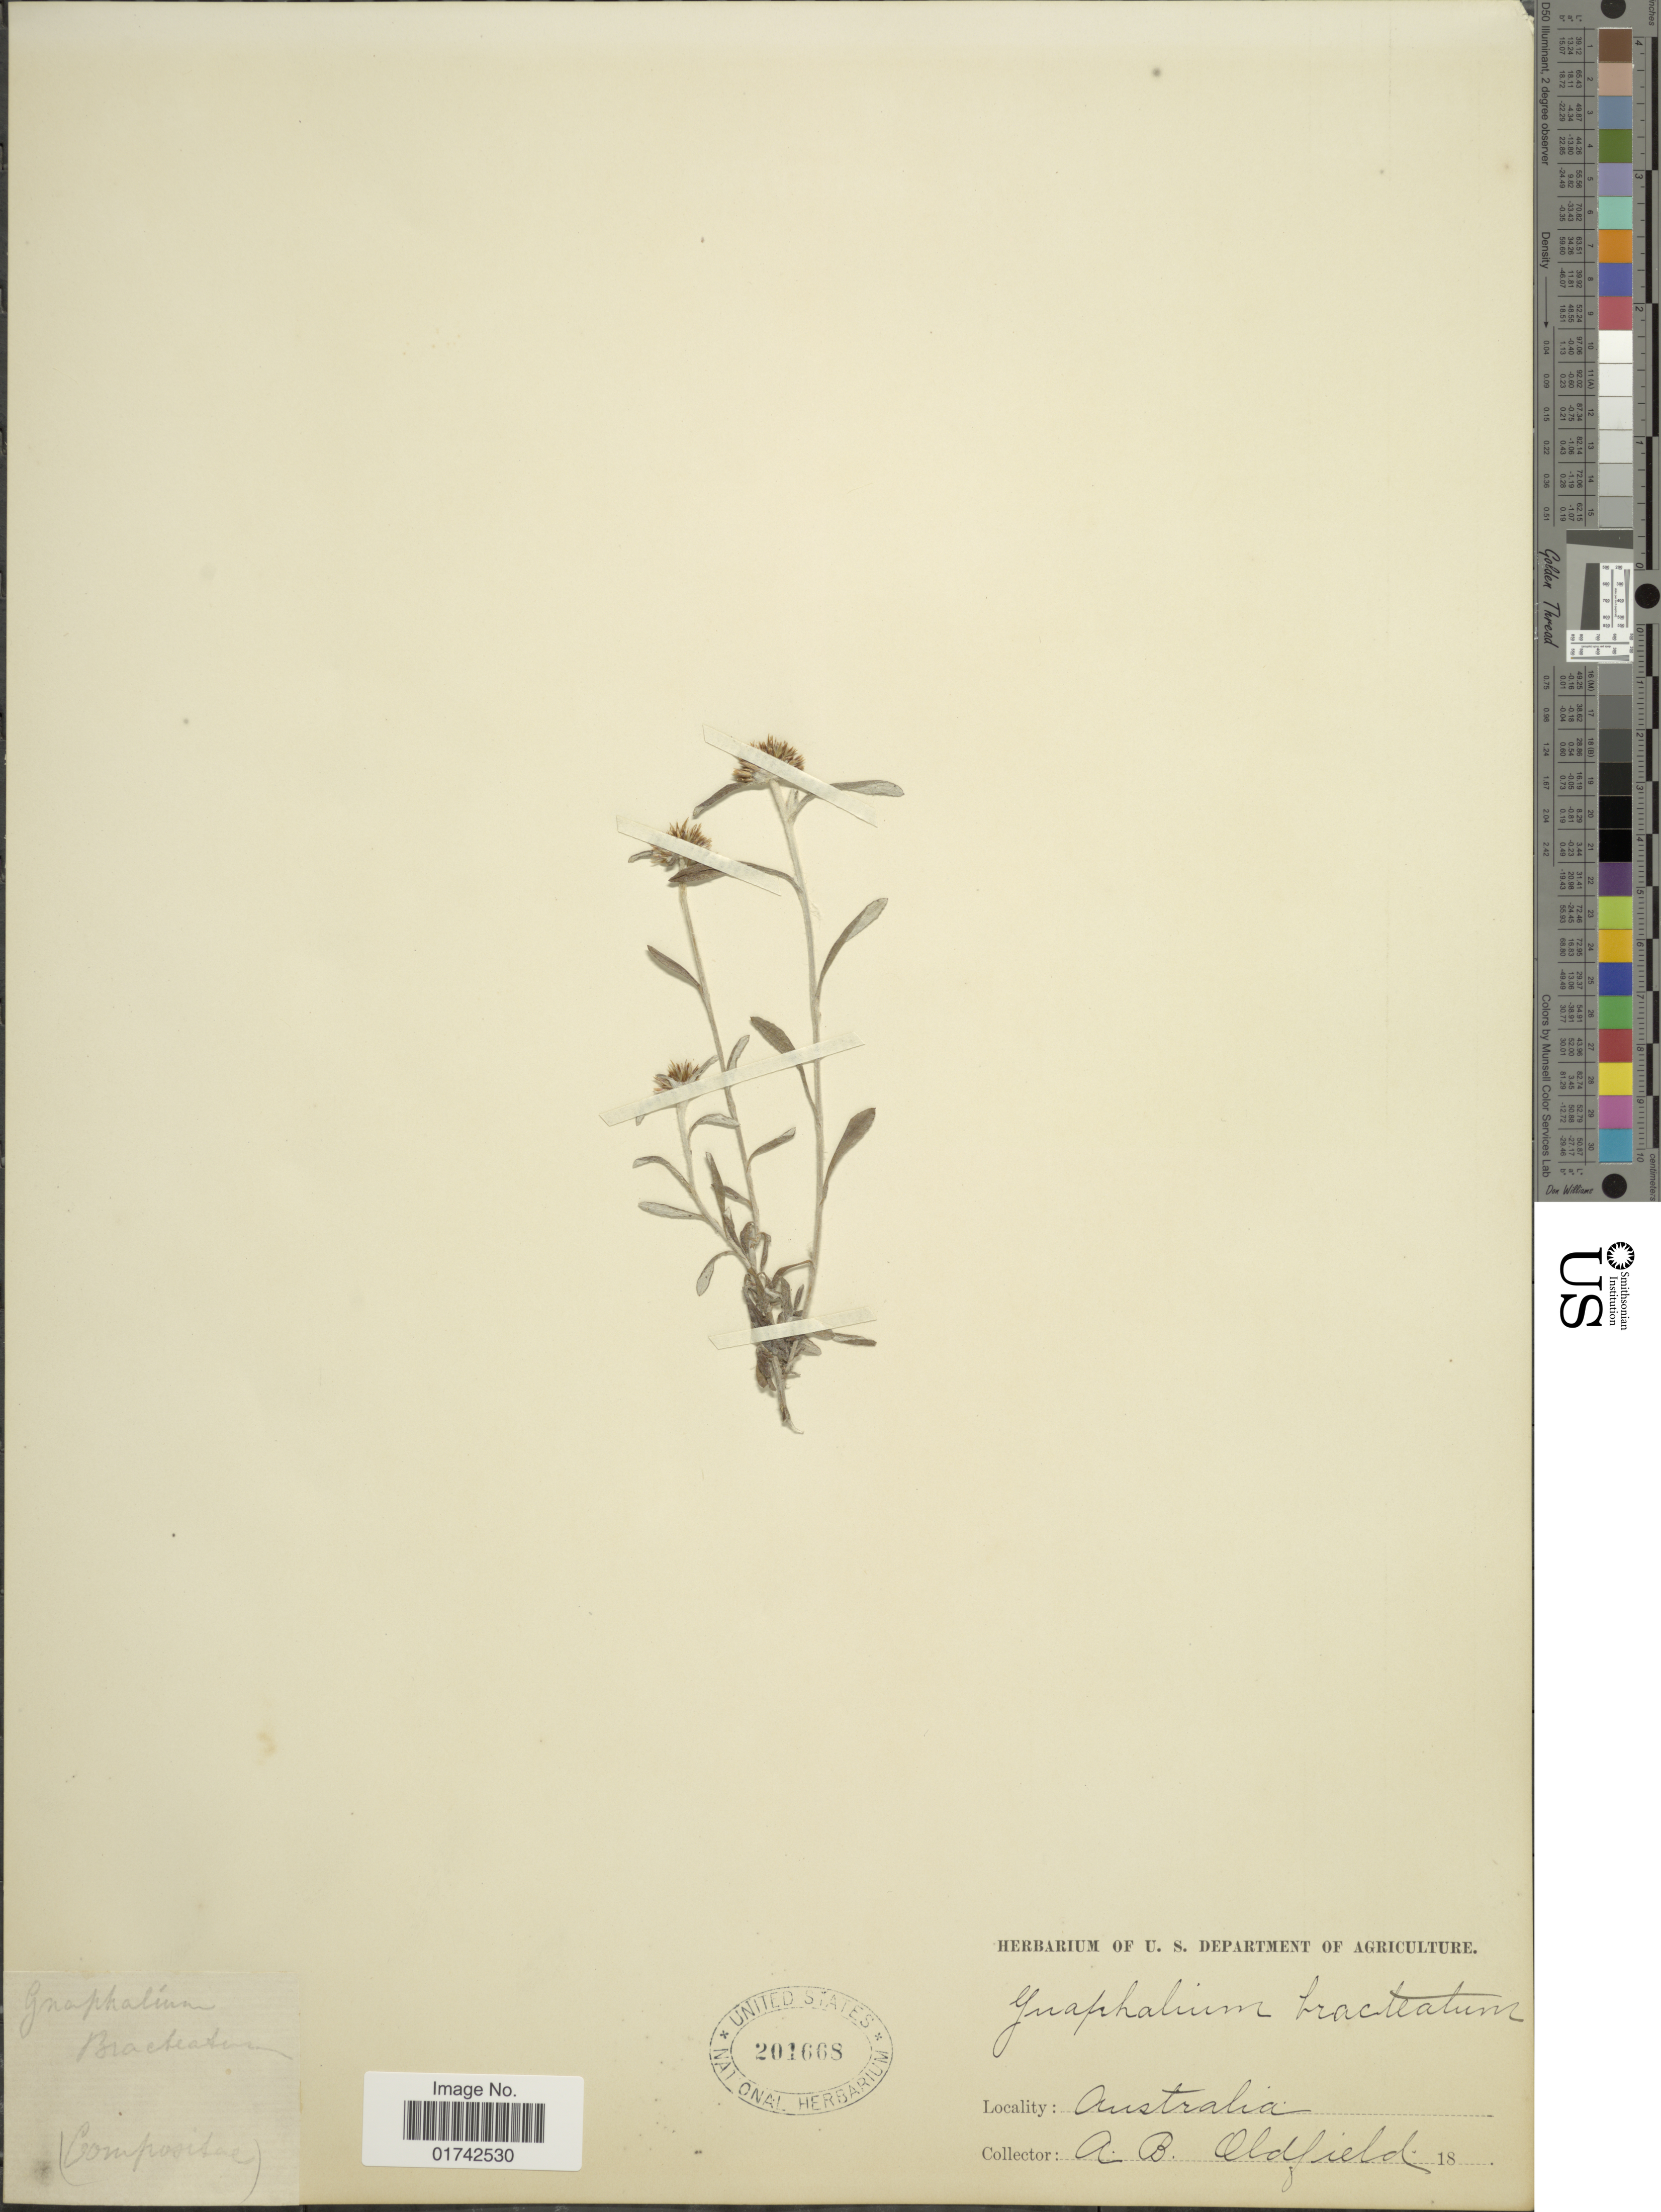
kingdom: Plantae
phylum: Tracheophyta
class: Magnoliopsida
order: Asterales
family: Asteraceae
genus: Helichrysum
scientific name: Helichrysum moeserianum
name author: Thell.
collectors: A. Oldfield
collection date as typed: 18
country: Australia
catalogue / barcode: US 201668